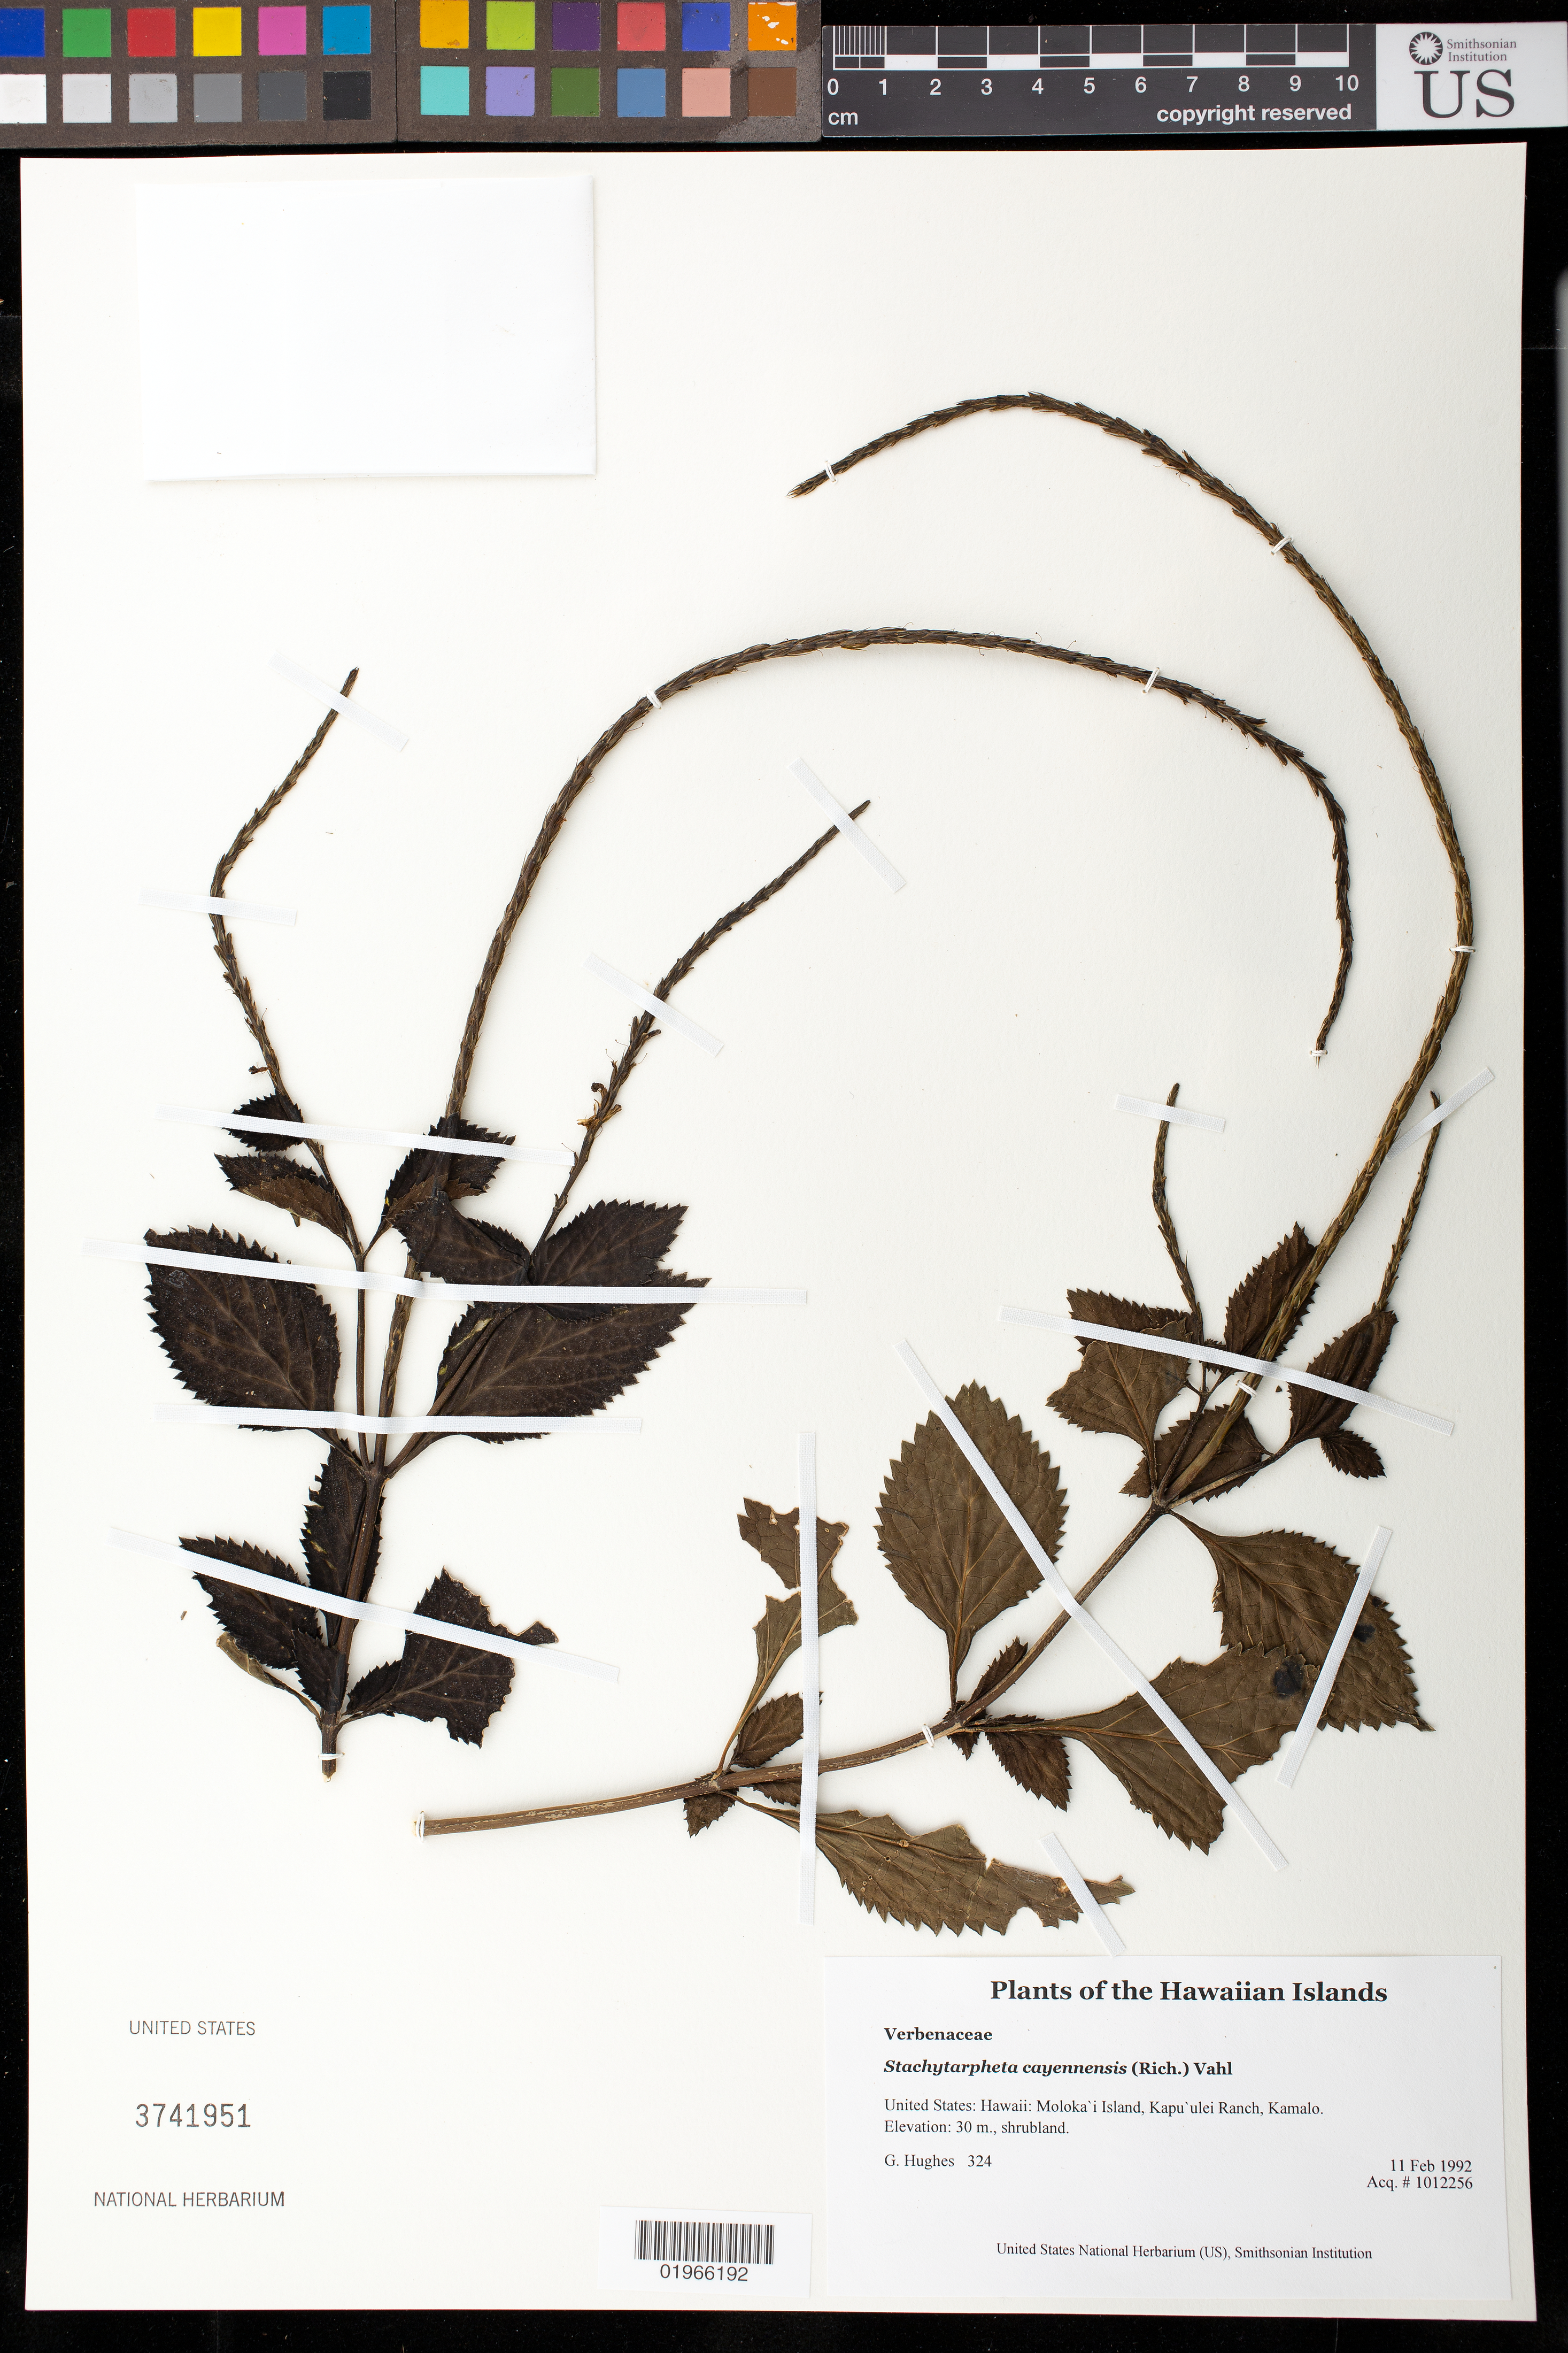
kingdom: Plantae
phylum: Tracheophyta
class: Magnoliopsida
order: Lamiales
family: Verbenaceae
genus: Stachytarpheta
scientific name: Stachytarpheta cayennensis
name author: (Rich.) Vahl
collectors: G. Hughes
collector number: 324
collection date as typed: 2-11-92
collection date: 1992-02-11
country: United States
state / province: Hawaii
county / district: Maui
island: Moloka'i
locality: Kapu'ulei Ranch, Kamalo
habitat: Shrubland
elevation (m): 30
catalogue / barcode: US 3741951